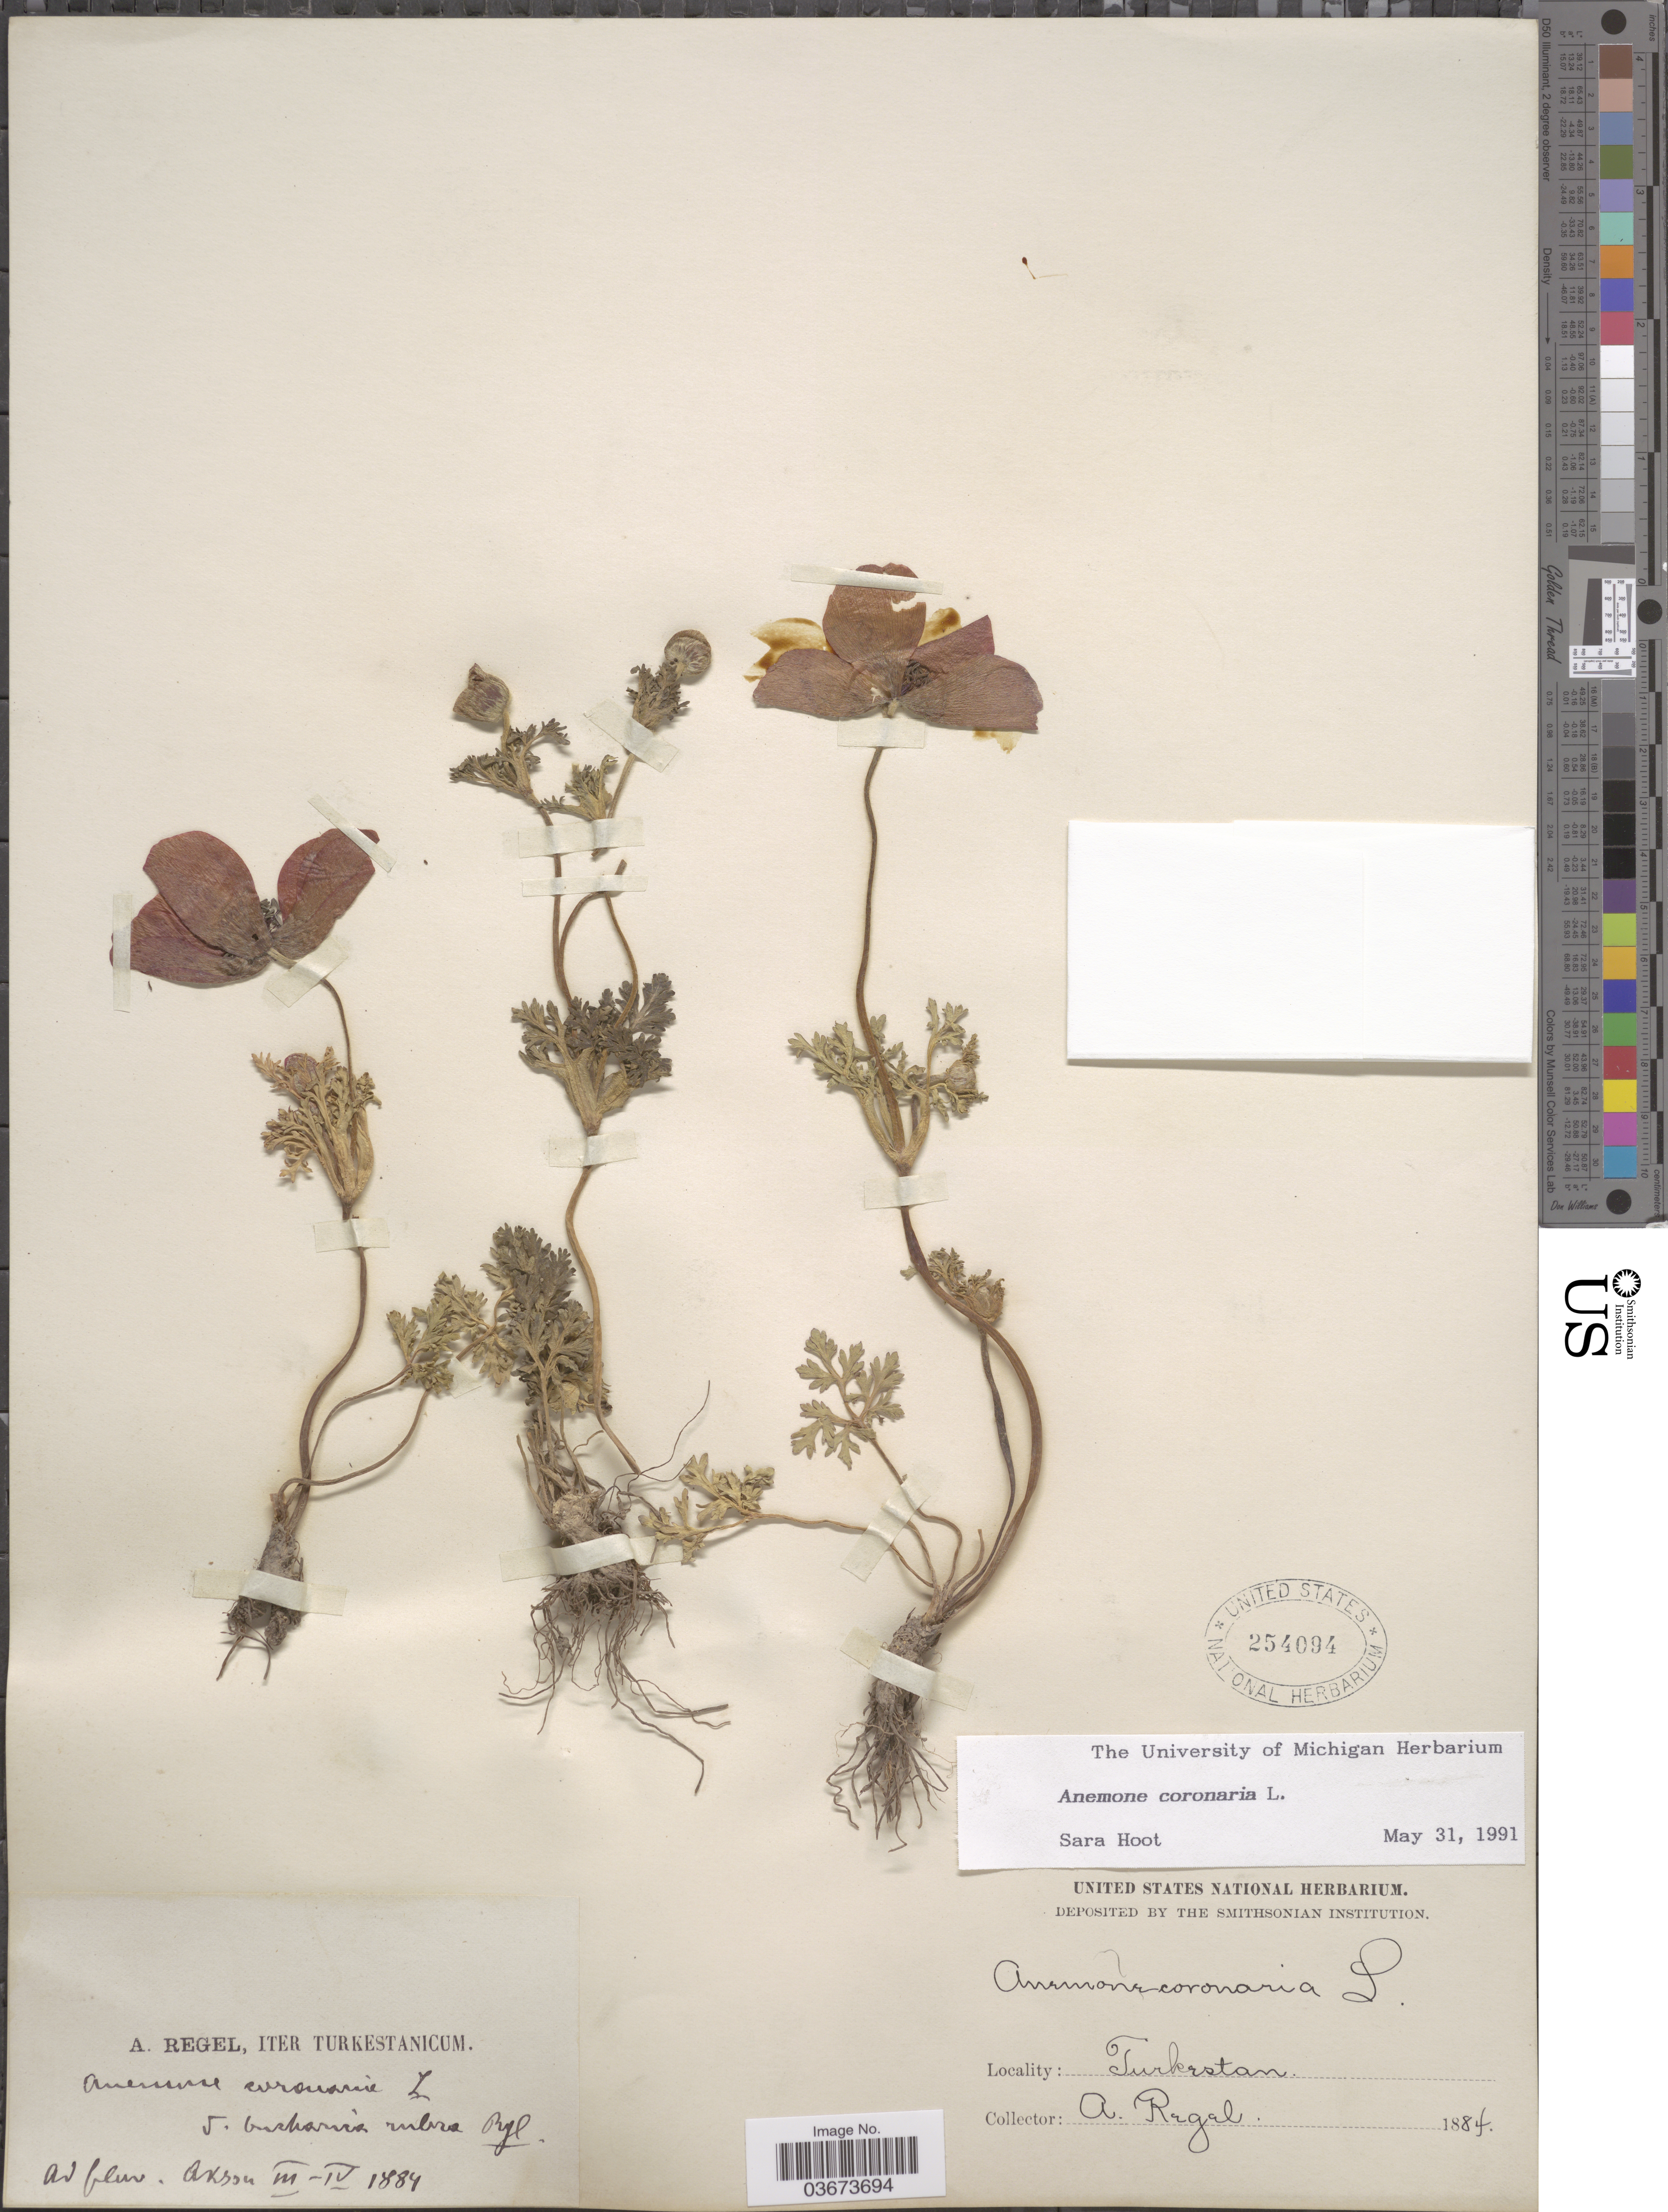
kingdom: Plantae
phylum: Tracheophyta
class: Magnoliopsida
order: Ranunculales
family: Ranunculaceae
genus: Anemone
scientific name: Anemone coronaria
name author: L.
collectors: A. Regel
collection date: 1884-03/1884-04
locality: Iter Turkestanicum. Ad fluv. Akson [interpreted]. Turkestan.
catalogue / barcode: US 254094